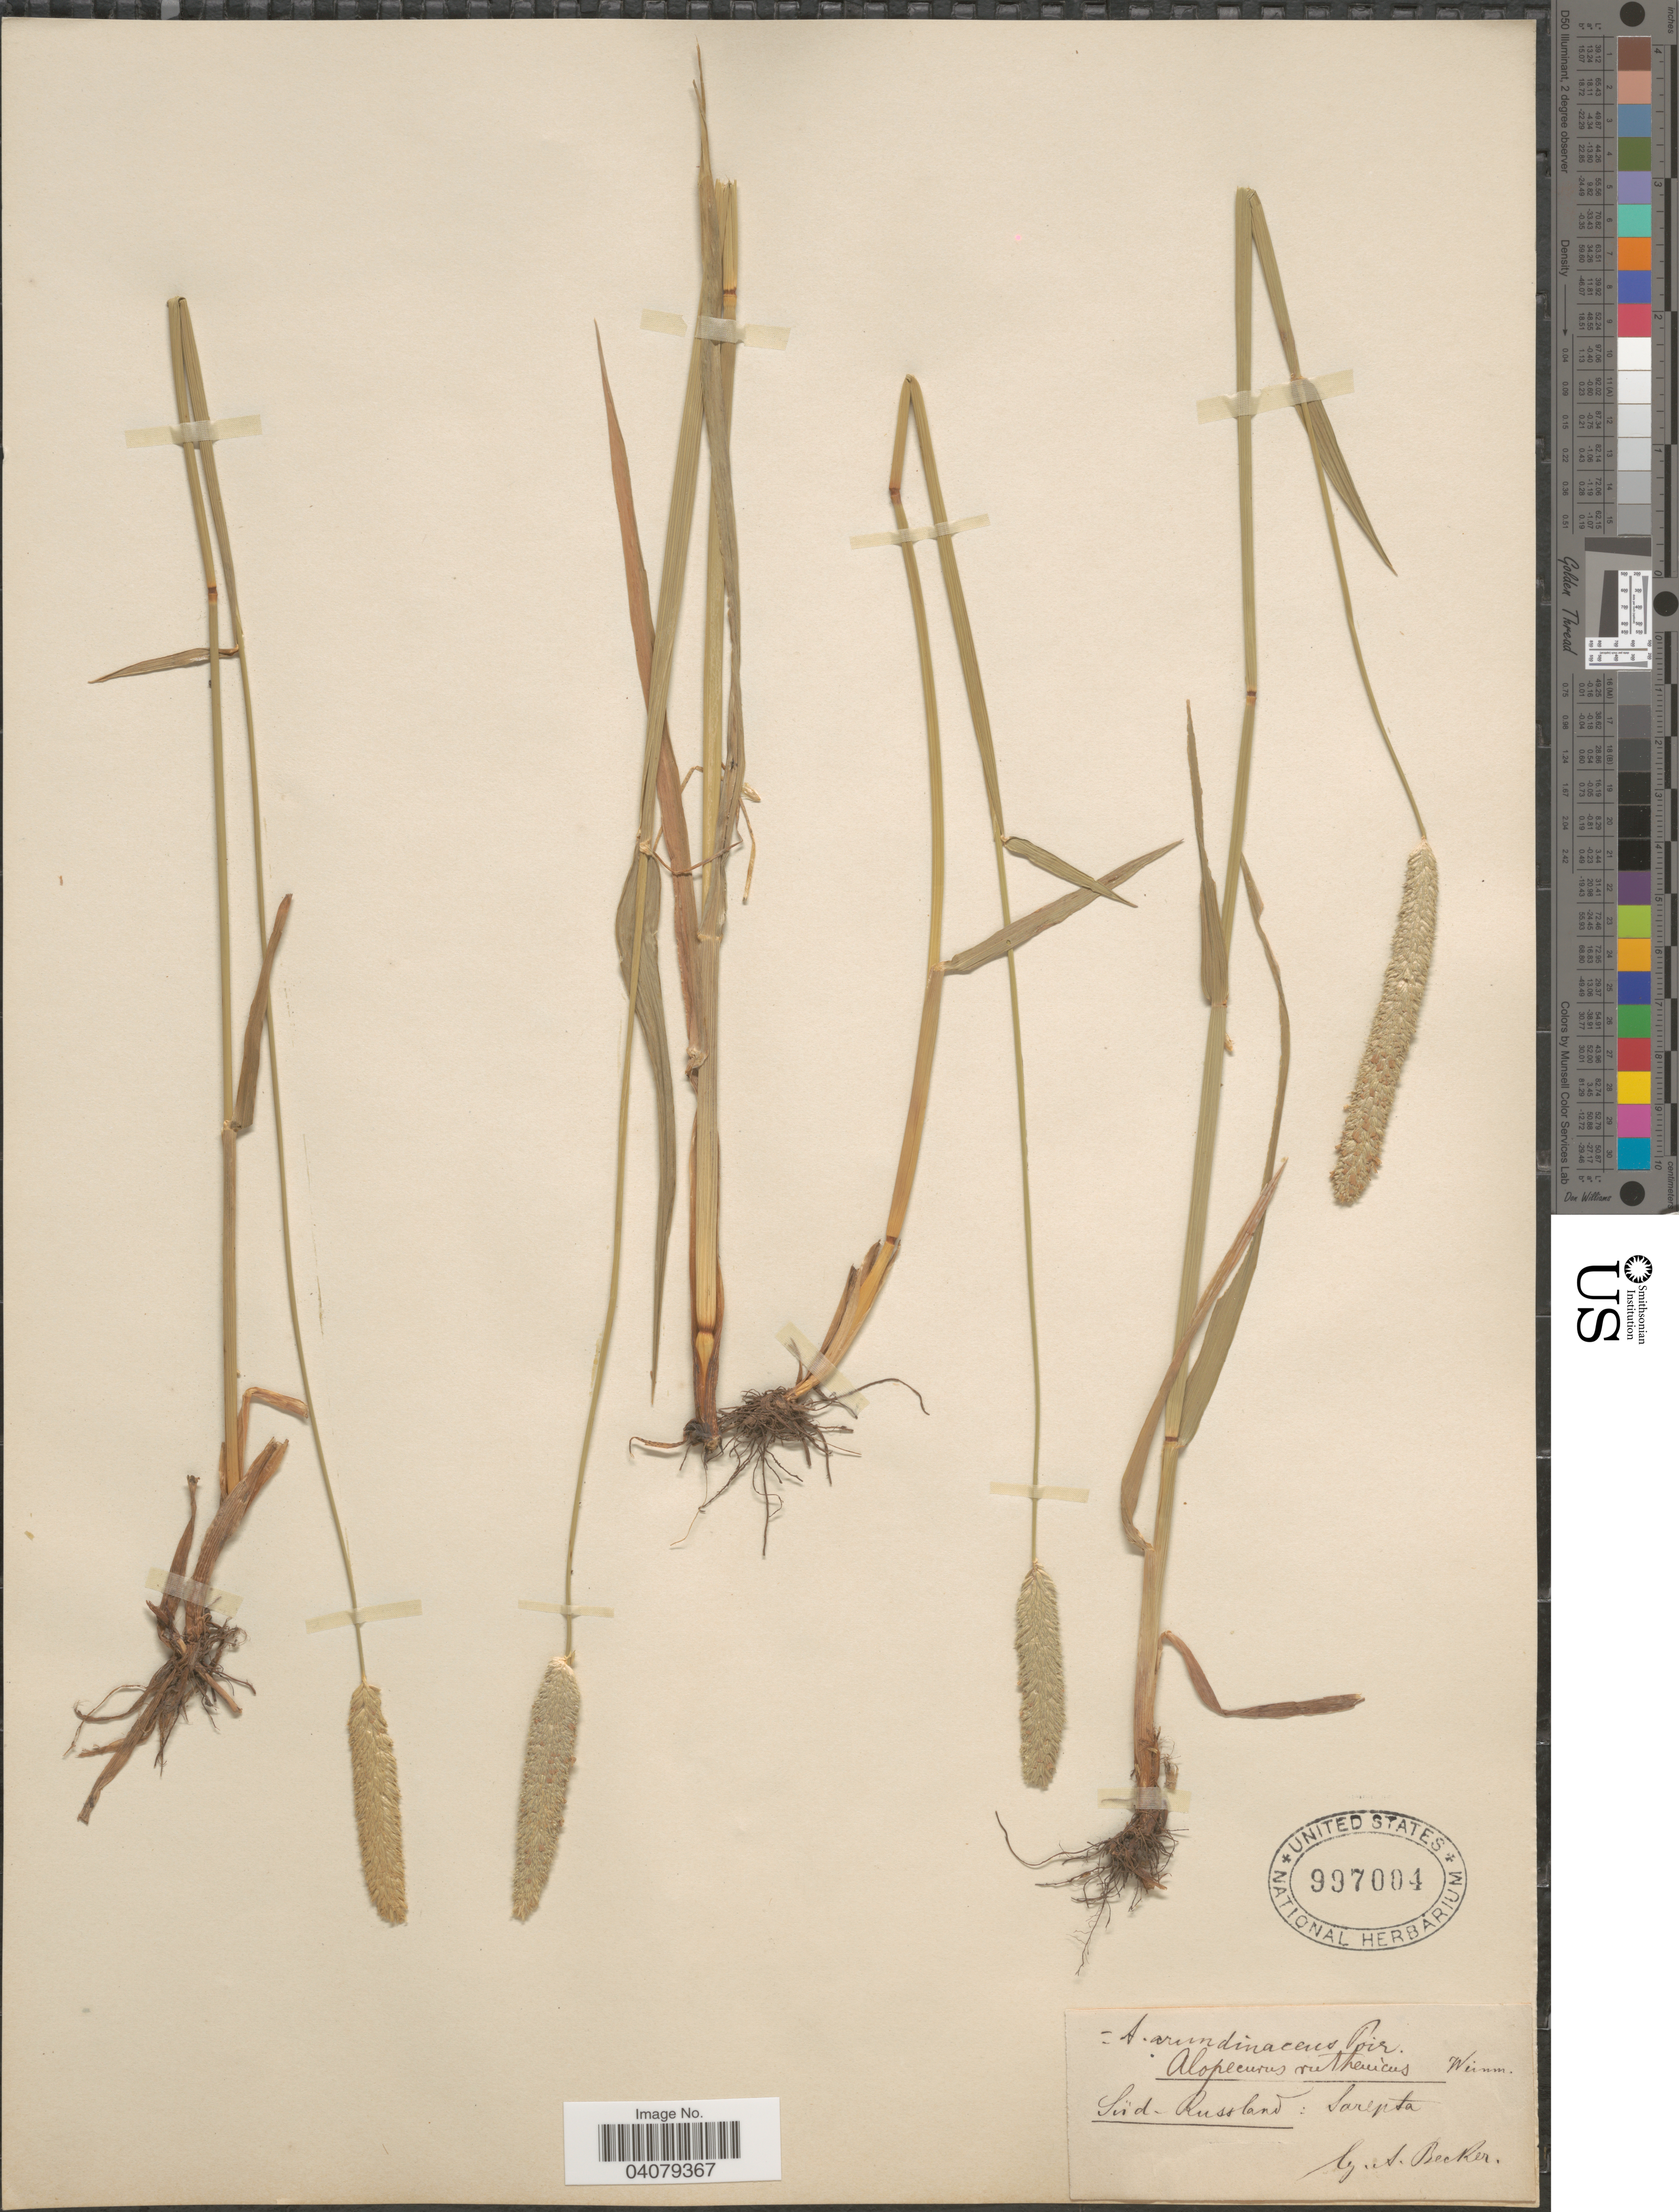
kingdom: Plantae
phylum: Tracheophyta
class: Liliopsida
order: Poales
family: Poaceae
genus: Alopecurus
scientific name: Alopecurus arundinaceus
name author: Poir.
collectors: A. Becker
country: Russian Federation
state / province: Volgograd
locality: Süd-Rusland: Sarepta.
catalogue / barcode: US 997004